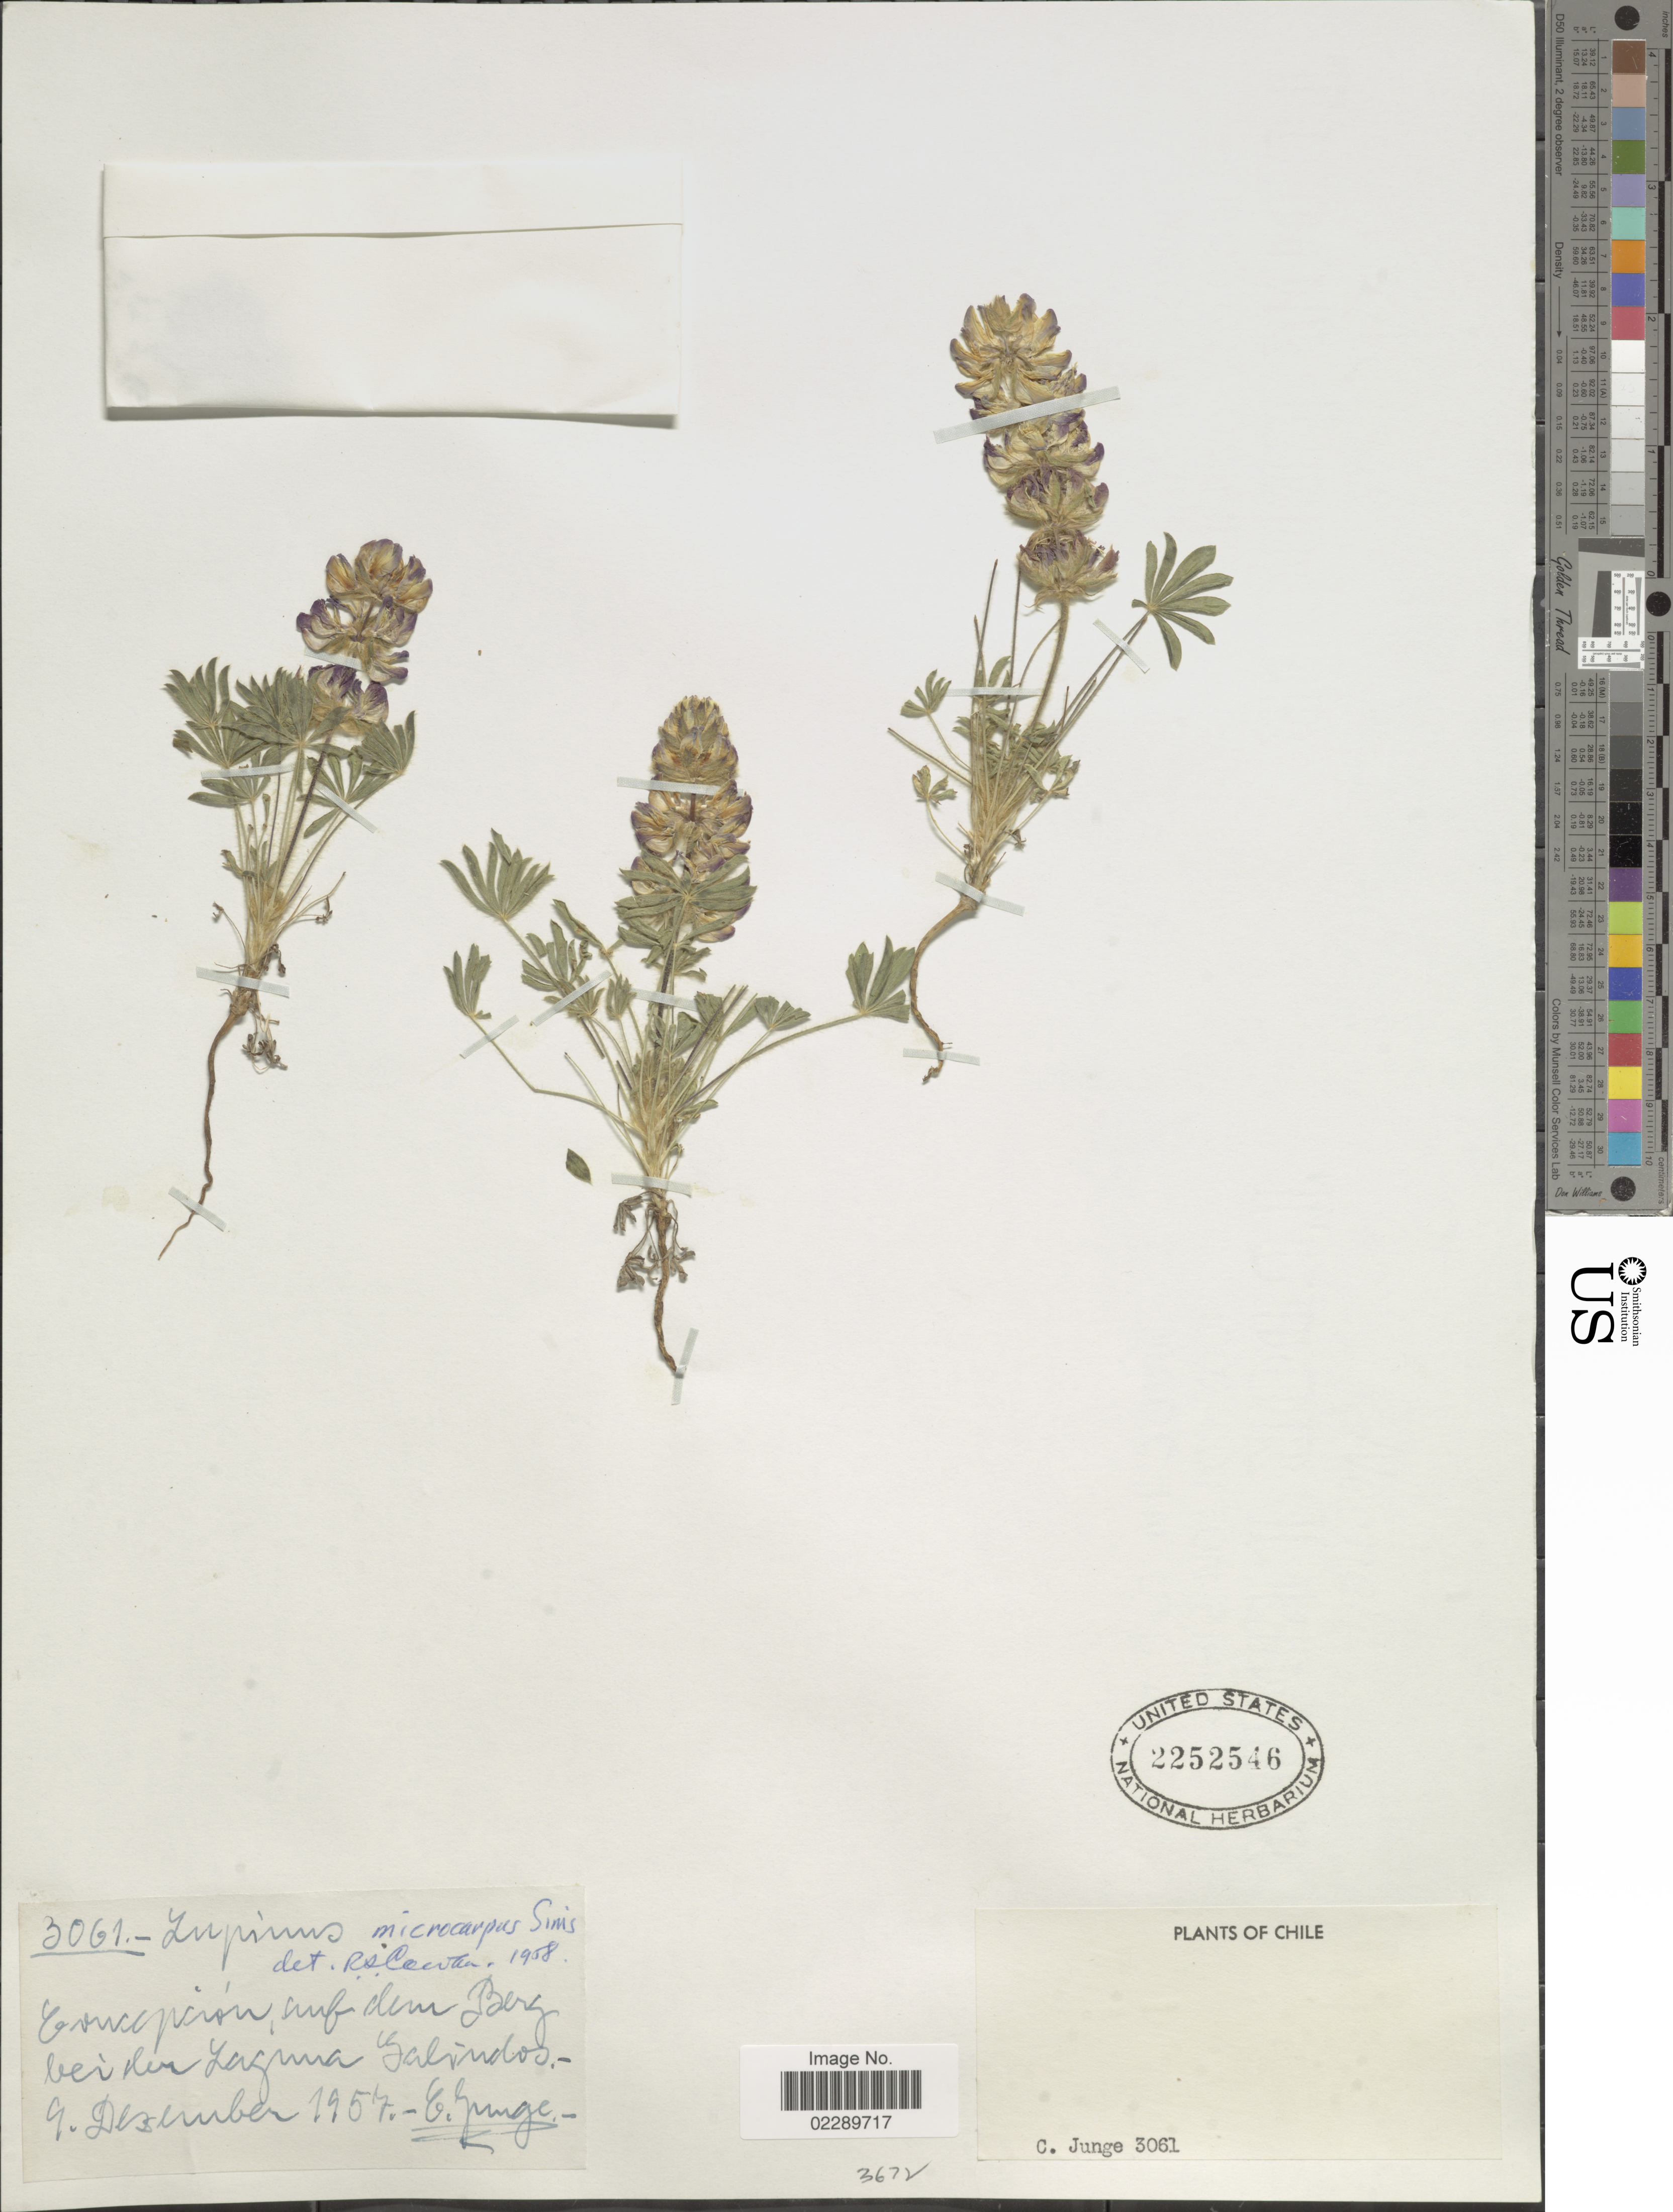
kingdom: Plantae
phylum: Tracheophyta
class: Magnoliopsida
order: Fabales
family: Fabaceae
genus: Lupinus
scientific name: Lupinus microcarpus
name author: Sims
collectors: C. Junge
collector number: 3061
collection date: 1957-12-09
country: Chile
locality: Concepción, auf den Berg bei der Laguna Galindos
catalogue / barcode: US 2252546